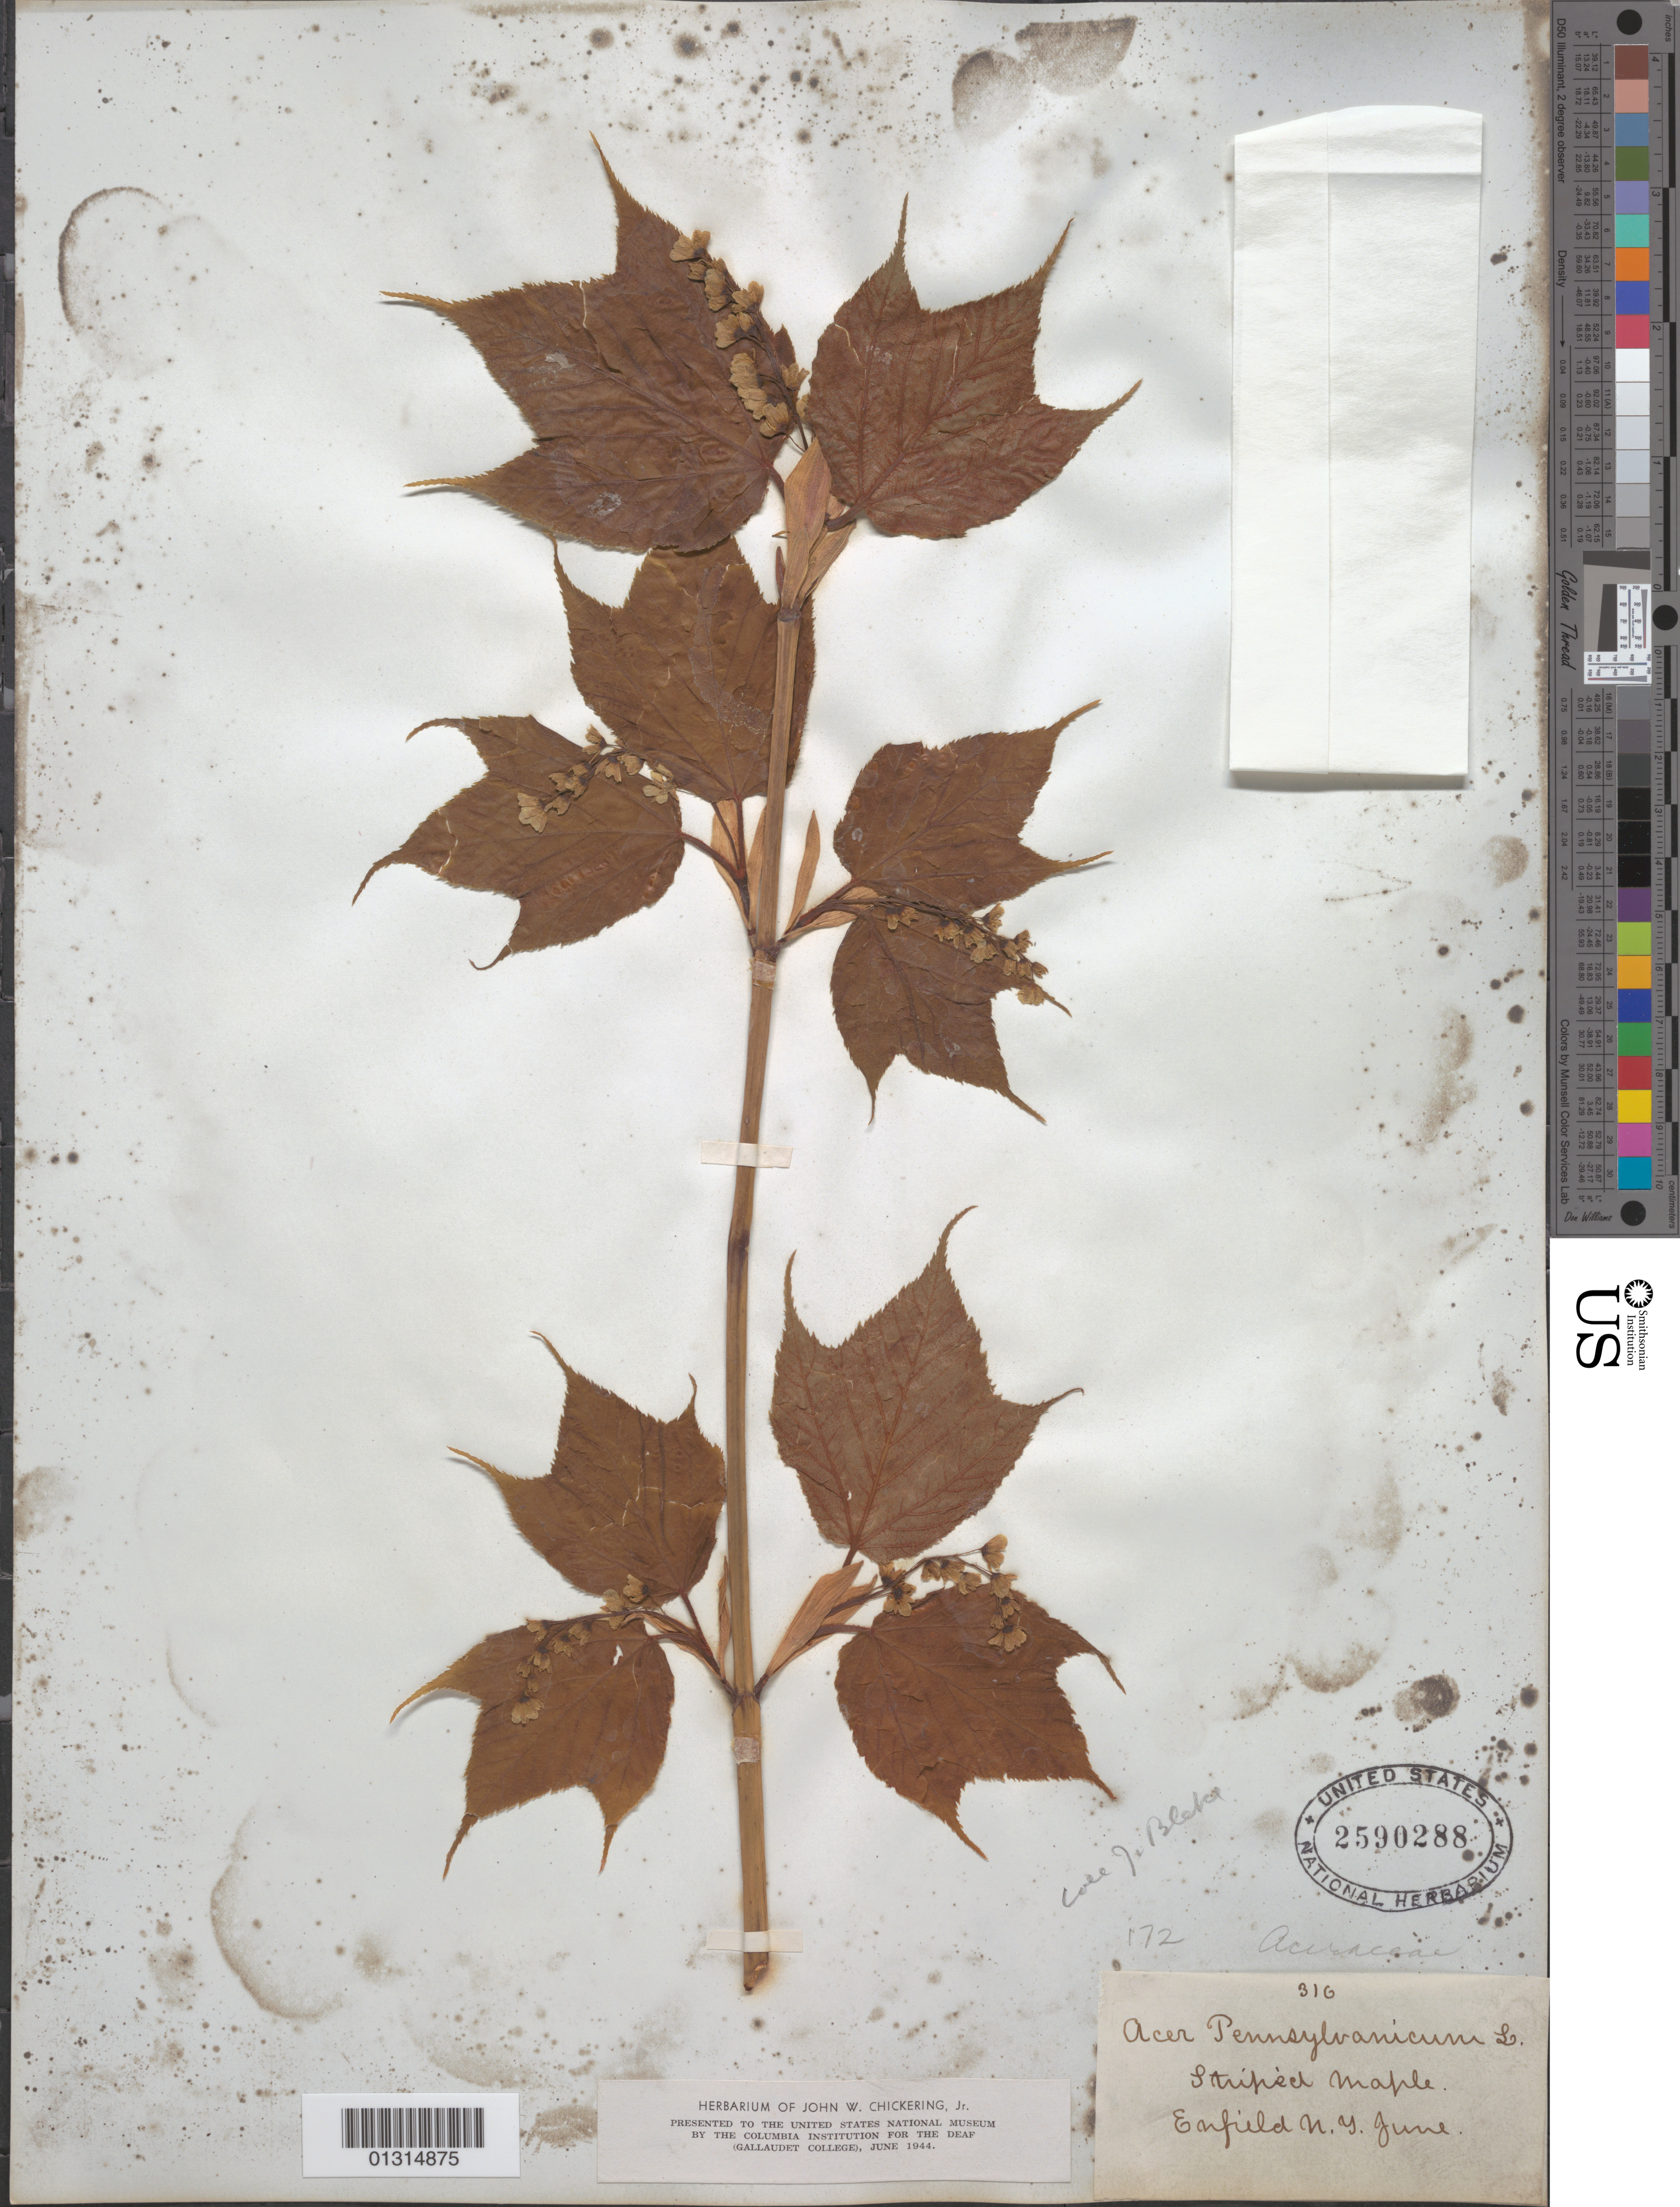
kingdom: Plantae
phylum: Tracheophyta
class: Magnoliopsida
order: Sapindales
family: Sapindaceae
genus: Acer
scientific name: Acer pensylvanicum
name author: L.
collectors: J. W. Chickering Jr.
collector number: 316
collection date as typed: June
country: United States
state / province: New York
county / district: Tompkins County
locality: Enfield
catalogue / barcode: US 2590288